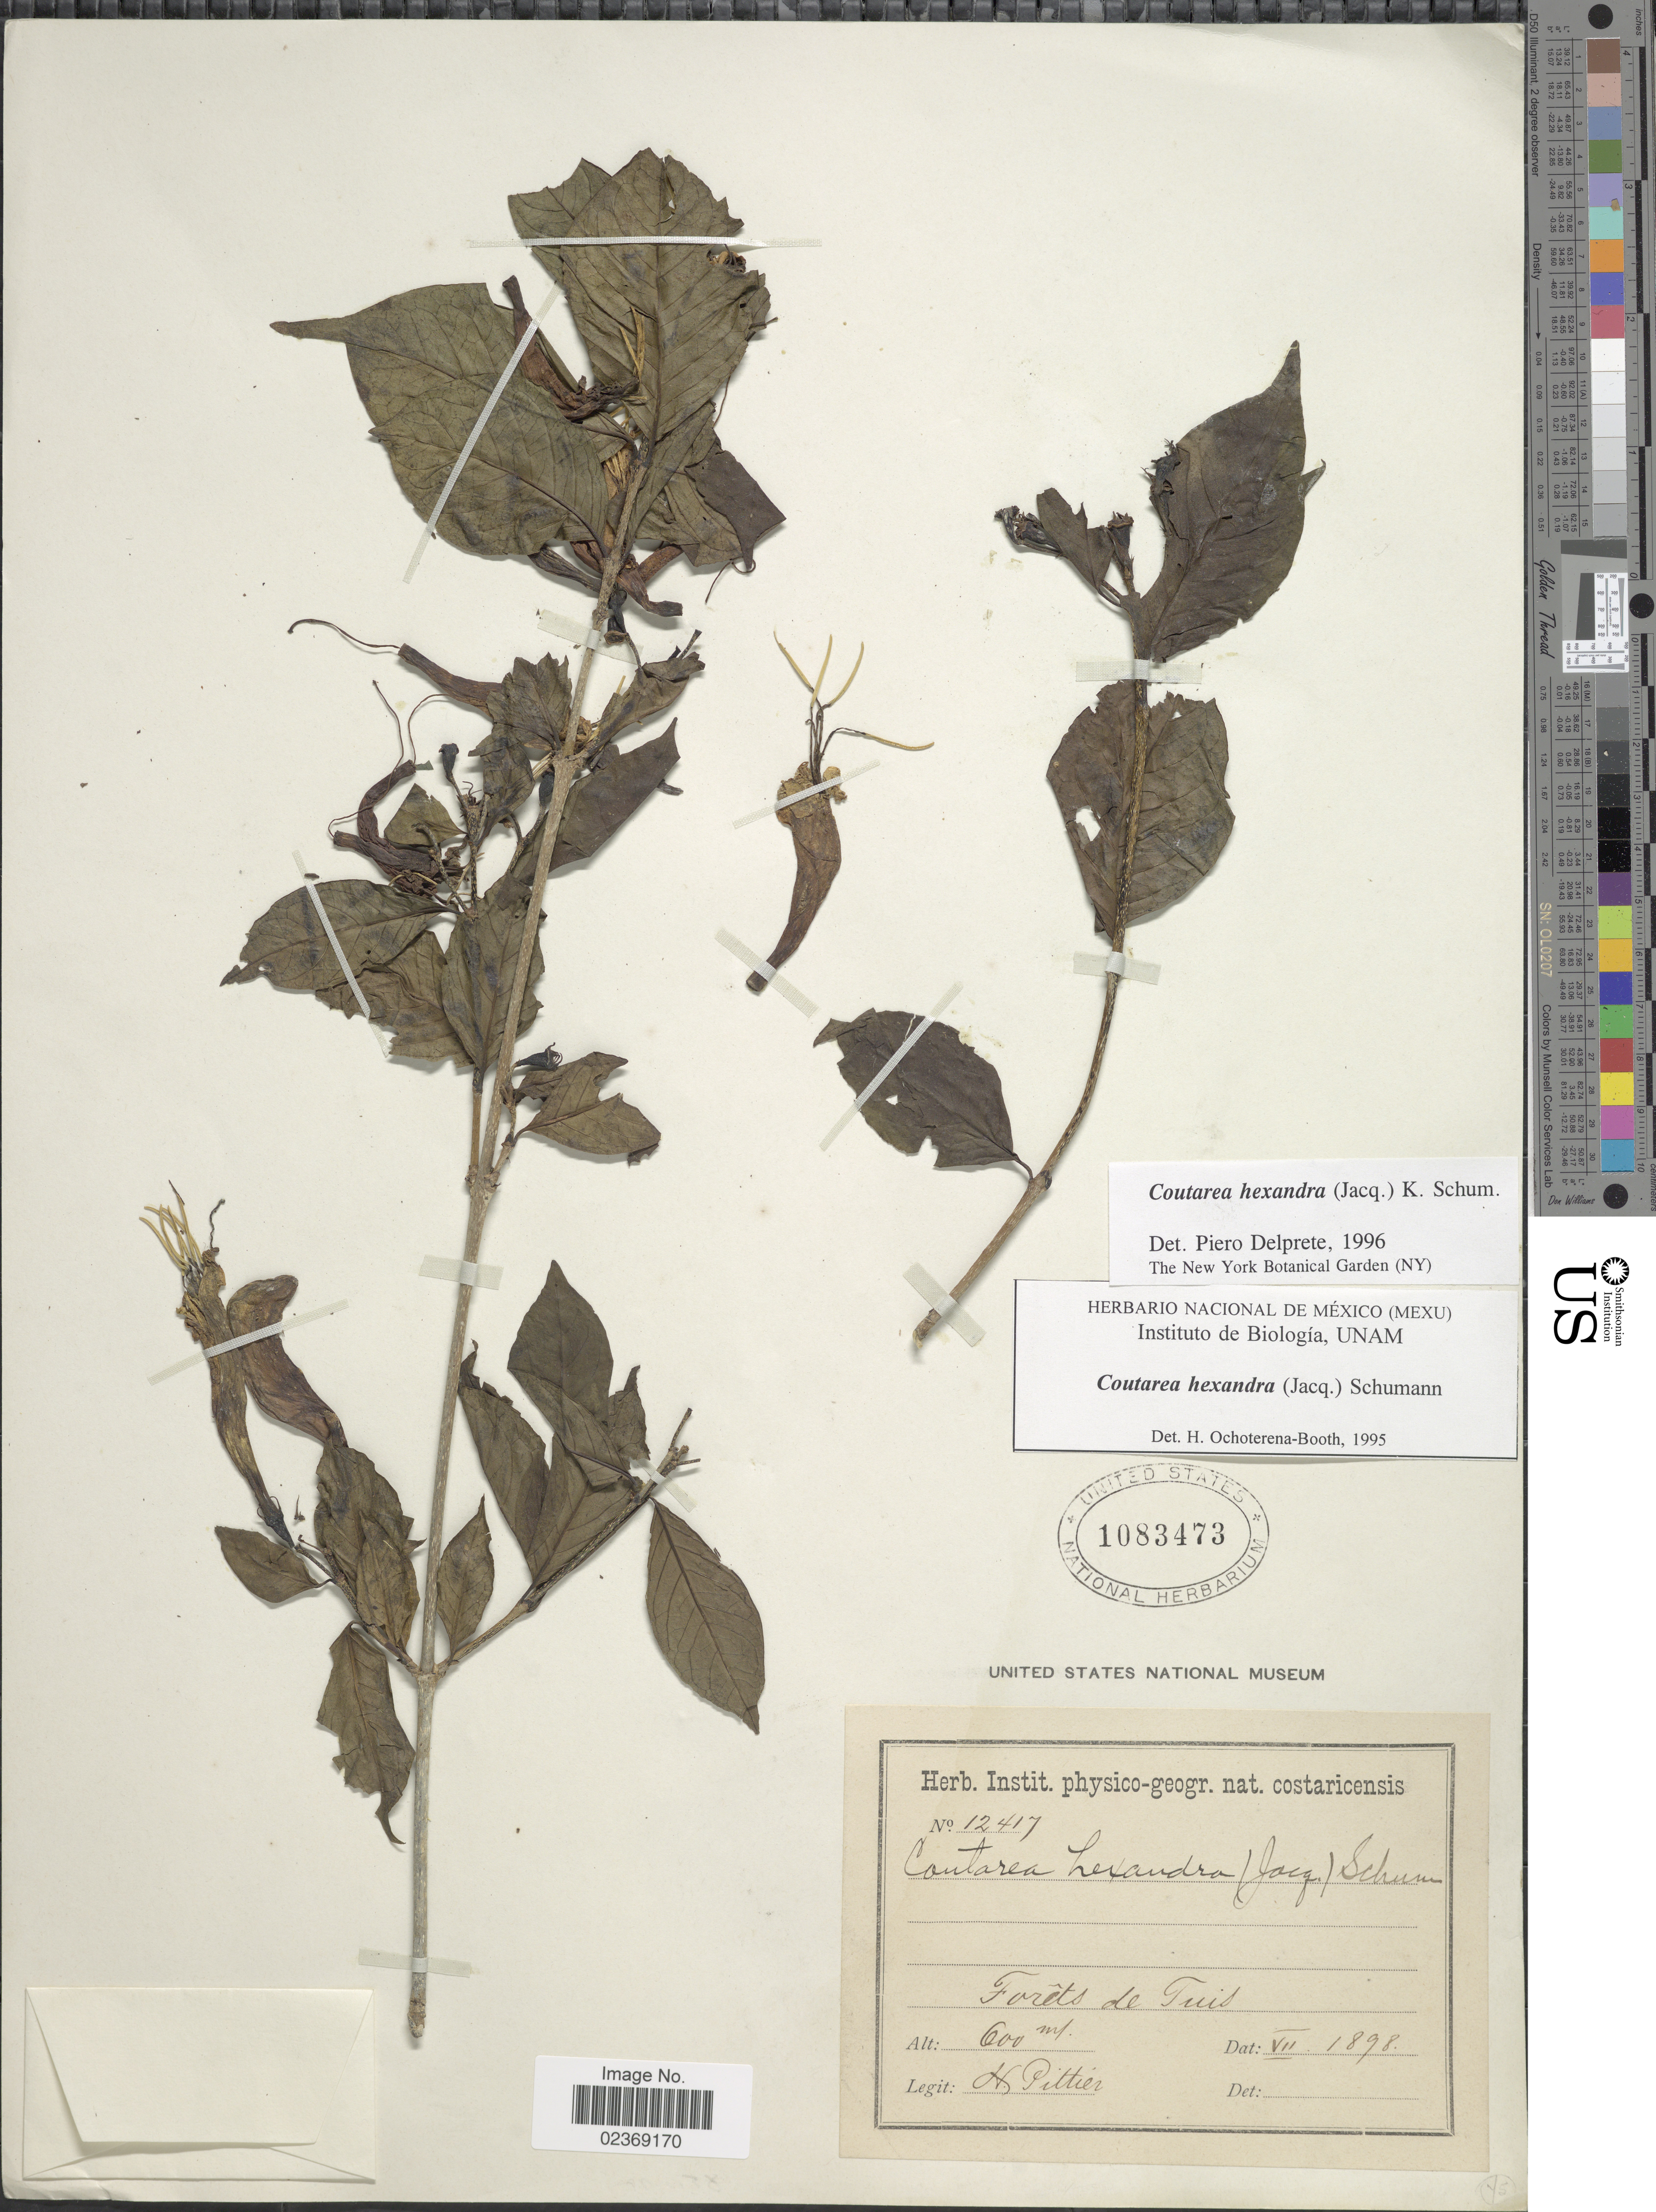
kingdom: Plantae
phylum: Tracheophyta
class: Magnoliopsida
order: Gentianales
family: Rubiaceae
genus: Coutarea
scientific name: Coutarea hexandra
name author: (Jacq.) K. Schum.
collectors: H. F. Pittier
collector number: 12417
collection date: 1898-07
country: Costa Rica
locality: Forets de Tuis [forests of Tuís]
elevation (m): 600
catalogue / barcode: US 1083473